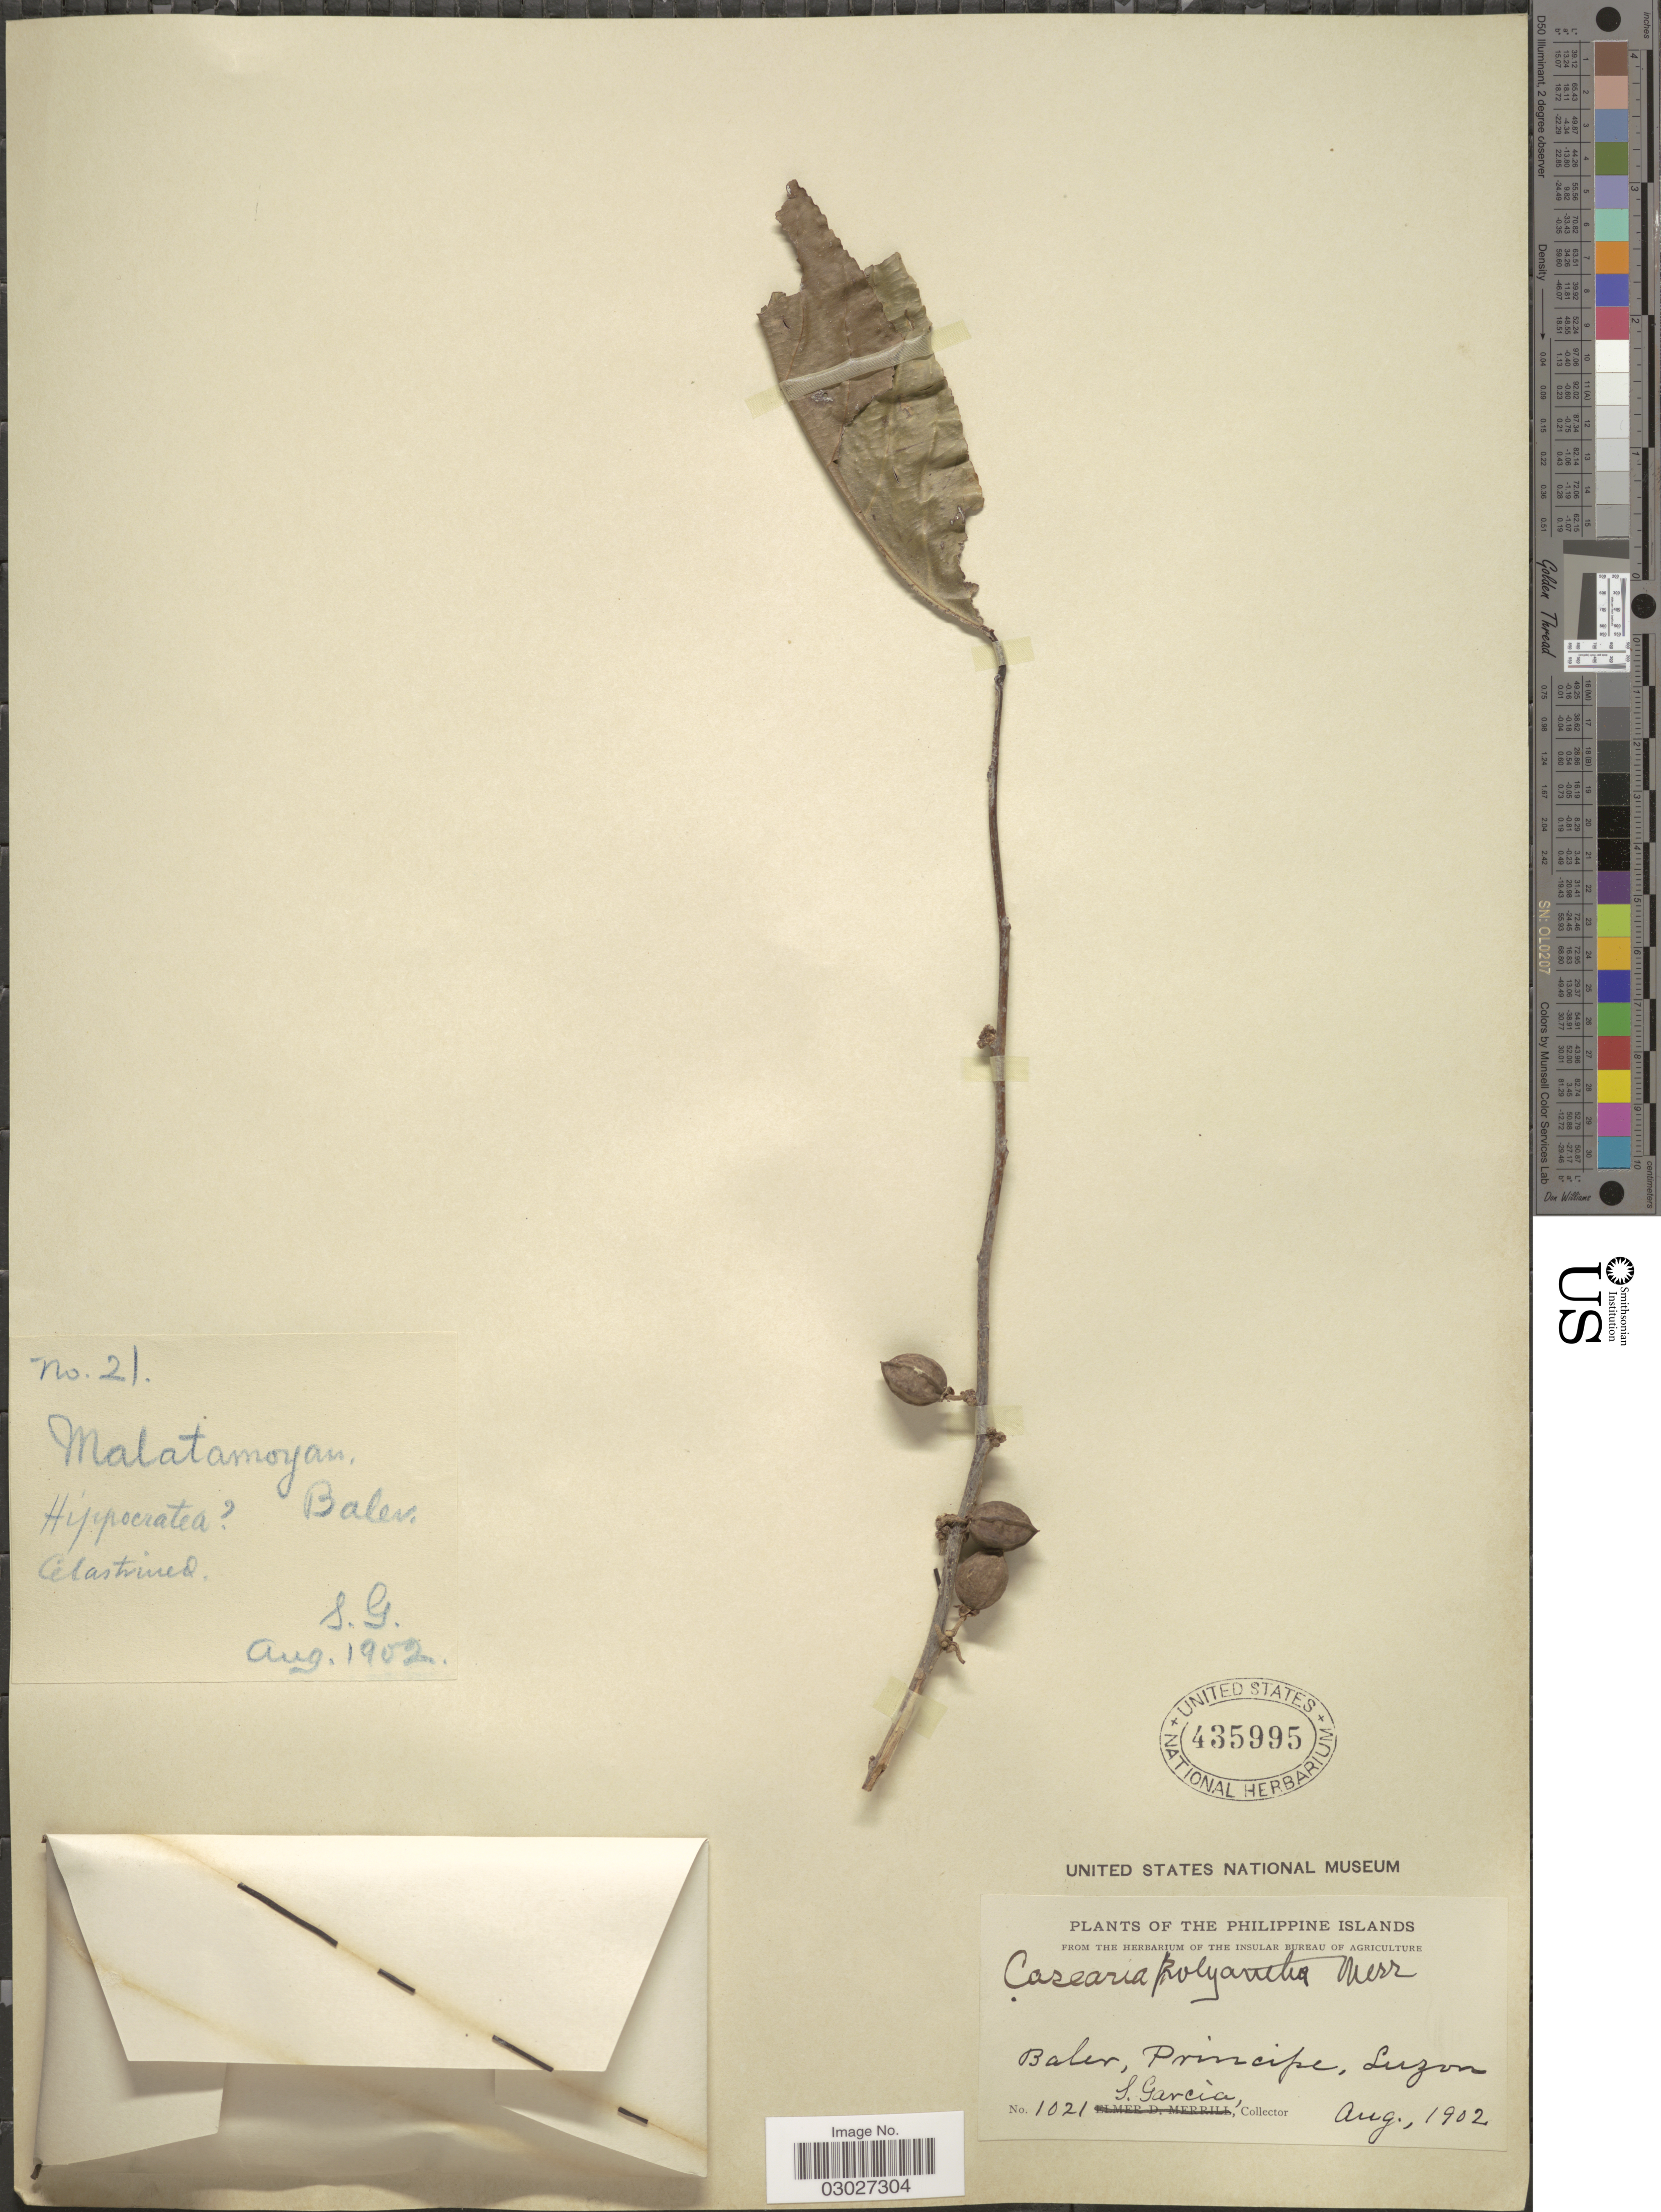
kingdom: Plantae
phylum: Tracheophyta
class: Magnoliopsida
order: Malpighiales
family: Salicaceae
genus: Casearia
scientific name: Casearia grewiifolia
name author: Vent.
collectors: S. Garcia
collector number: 1021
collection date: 1902-08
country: Philippines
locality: The Philippine Islands, Baler, Principe, Luzon.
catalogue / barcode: US 435995